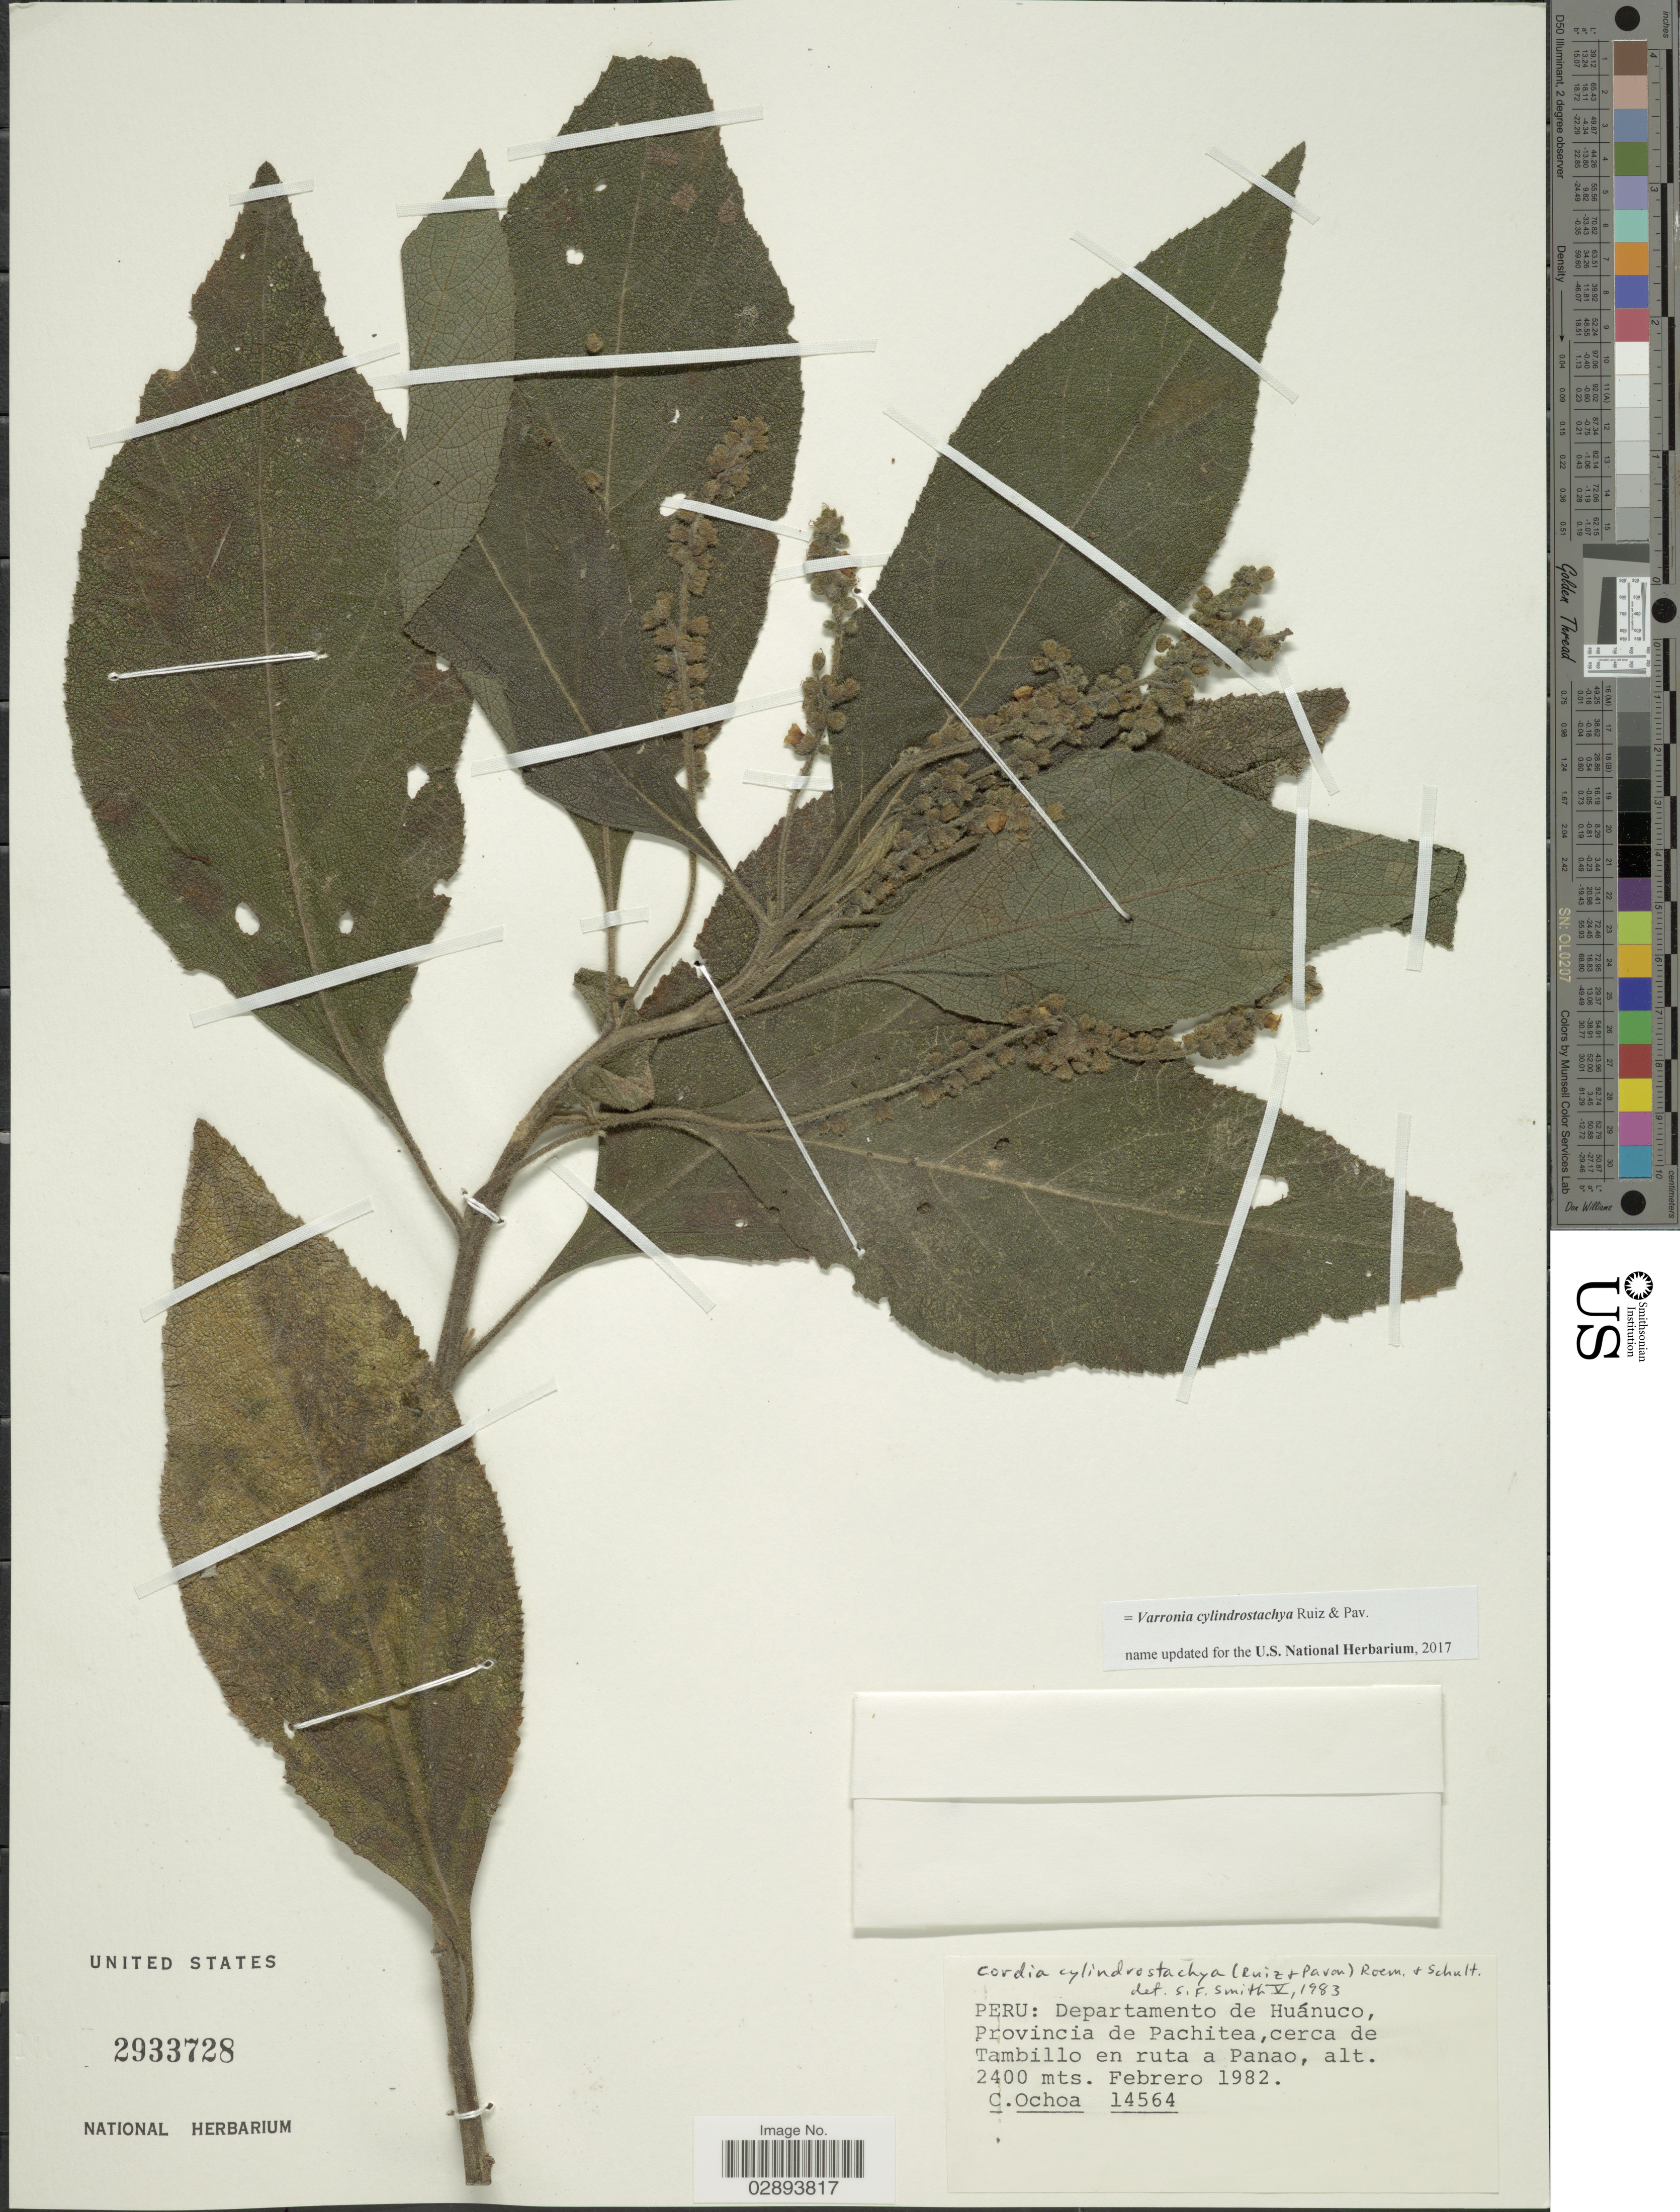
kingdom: Plantae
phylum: Tracheophyta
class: Magnoliopsida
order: Boraginales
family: Cordiaceae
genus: Varronia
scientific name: Varronia cylindrostachya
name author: Ruiz & Pav.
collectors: C. Ochoa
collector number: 14564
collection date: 1982-02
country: Peru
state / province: Huánuco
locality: Departamento de Huánuco, Provincia de Pachitea, cerca de Tambillo en ruta a Panao.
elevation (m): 2400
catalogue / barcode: US 2933728